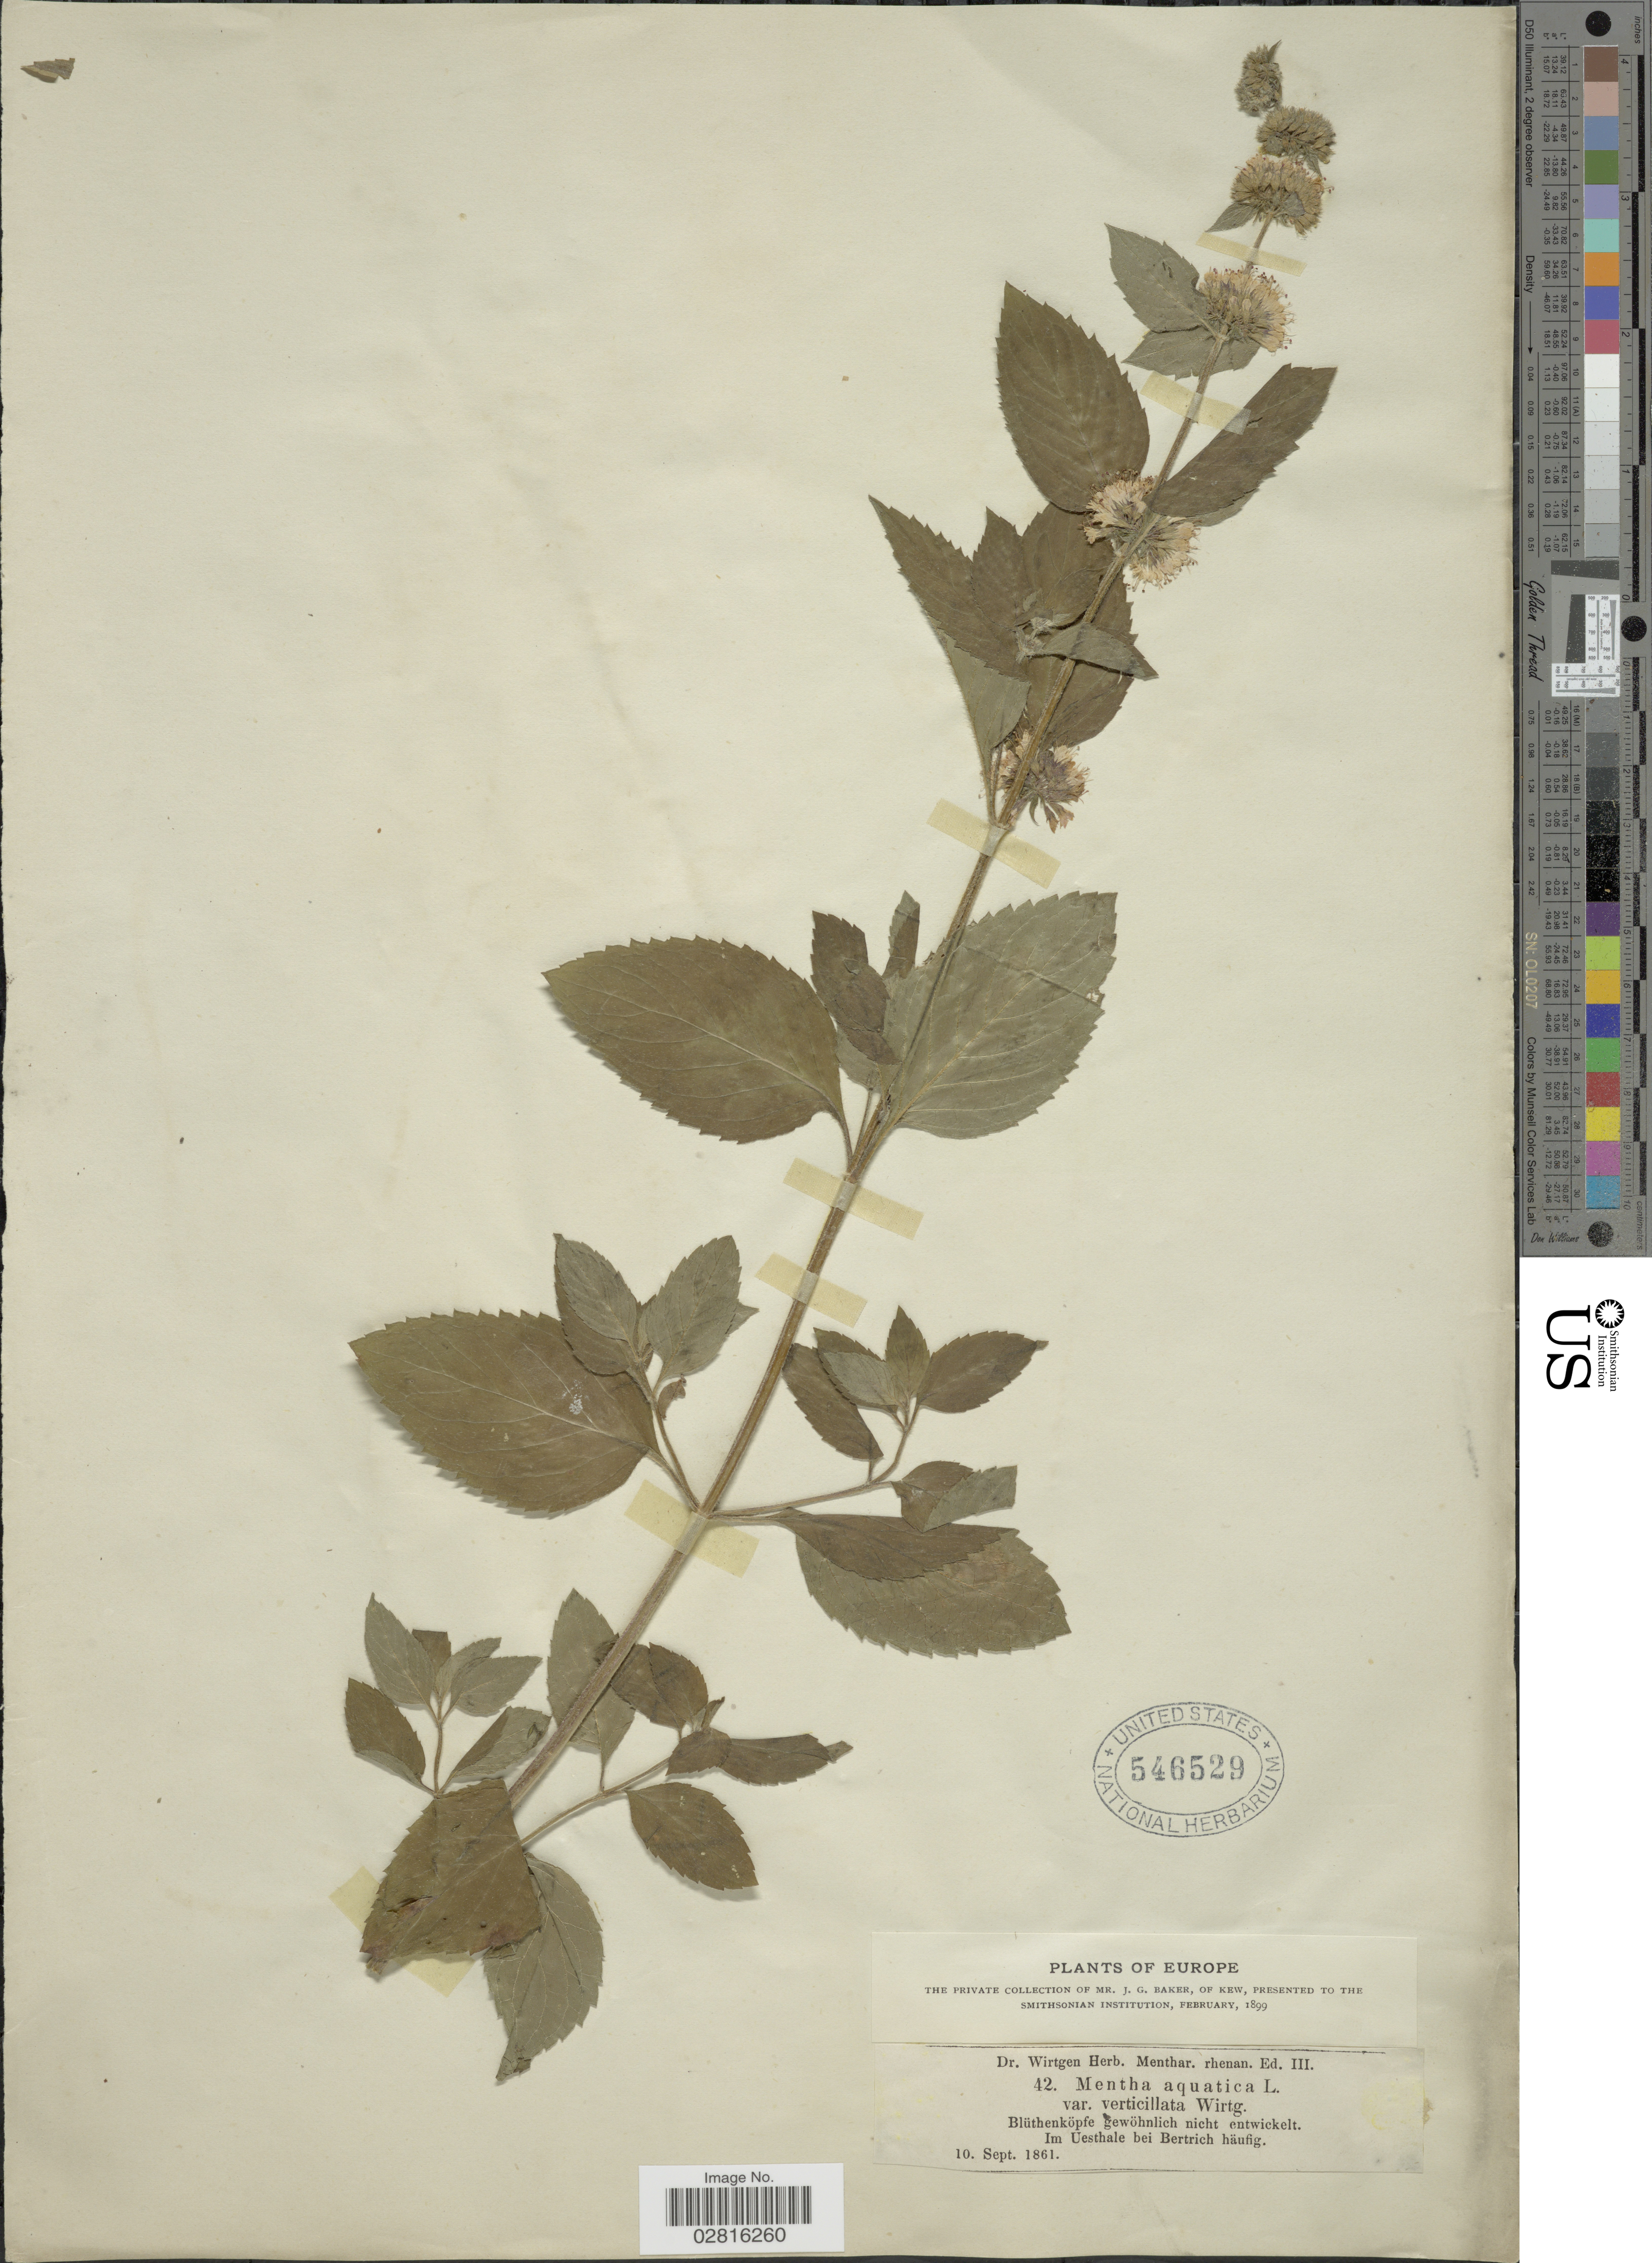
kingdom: Plantae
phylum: Tracheophyta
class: Magnoliopsida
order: Lamiales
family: Lamiaceae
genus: Mentha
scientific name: Mentha aquatica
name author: L.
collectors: Wirtgen, --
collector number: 42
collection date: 1861-09-10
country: Germany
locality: Europe. Im Uesthale bei Bertrich häufig.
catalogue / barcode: US 546529